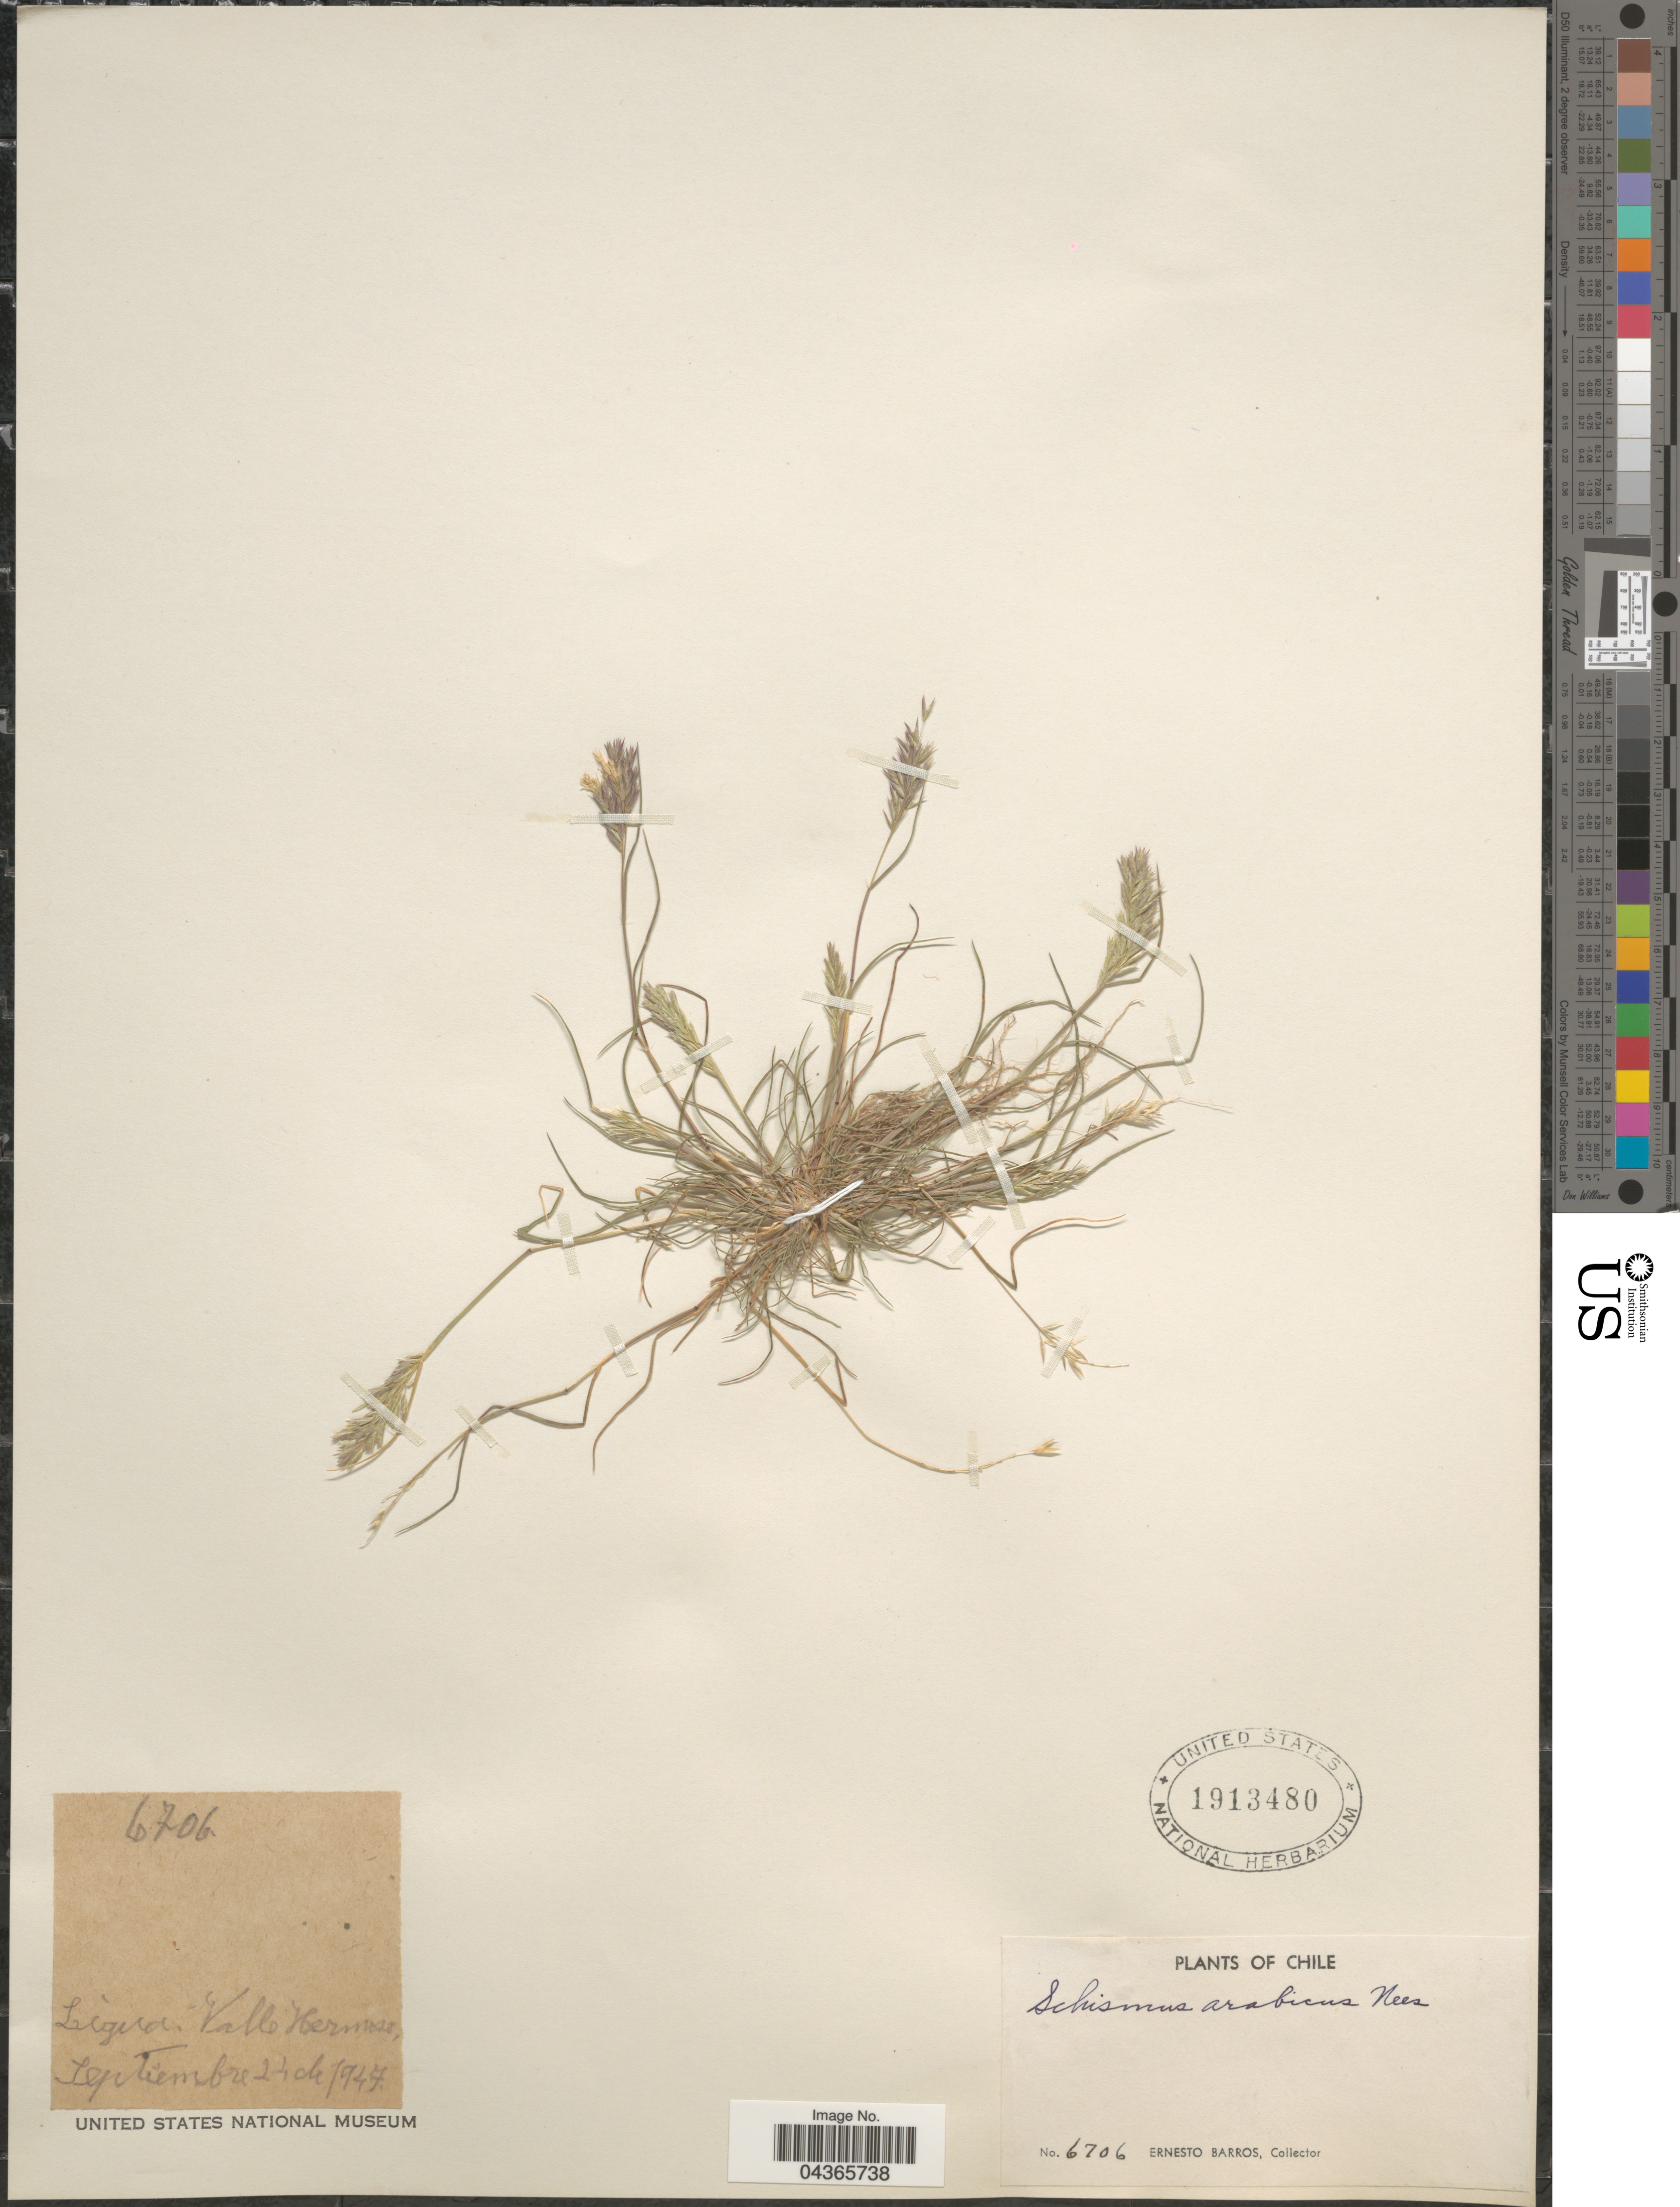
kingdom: Plantae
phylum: Tracheophyta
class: Liliopsida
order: Poales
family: Poaceae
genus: Schismus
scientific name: Schismus arabicus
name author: Nees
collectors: E. Barros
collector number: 6706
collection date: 1947-09-24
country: Chile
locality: Ligua. Valle Hermoso.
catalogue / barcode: US 1913480